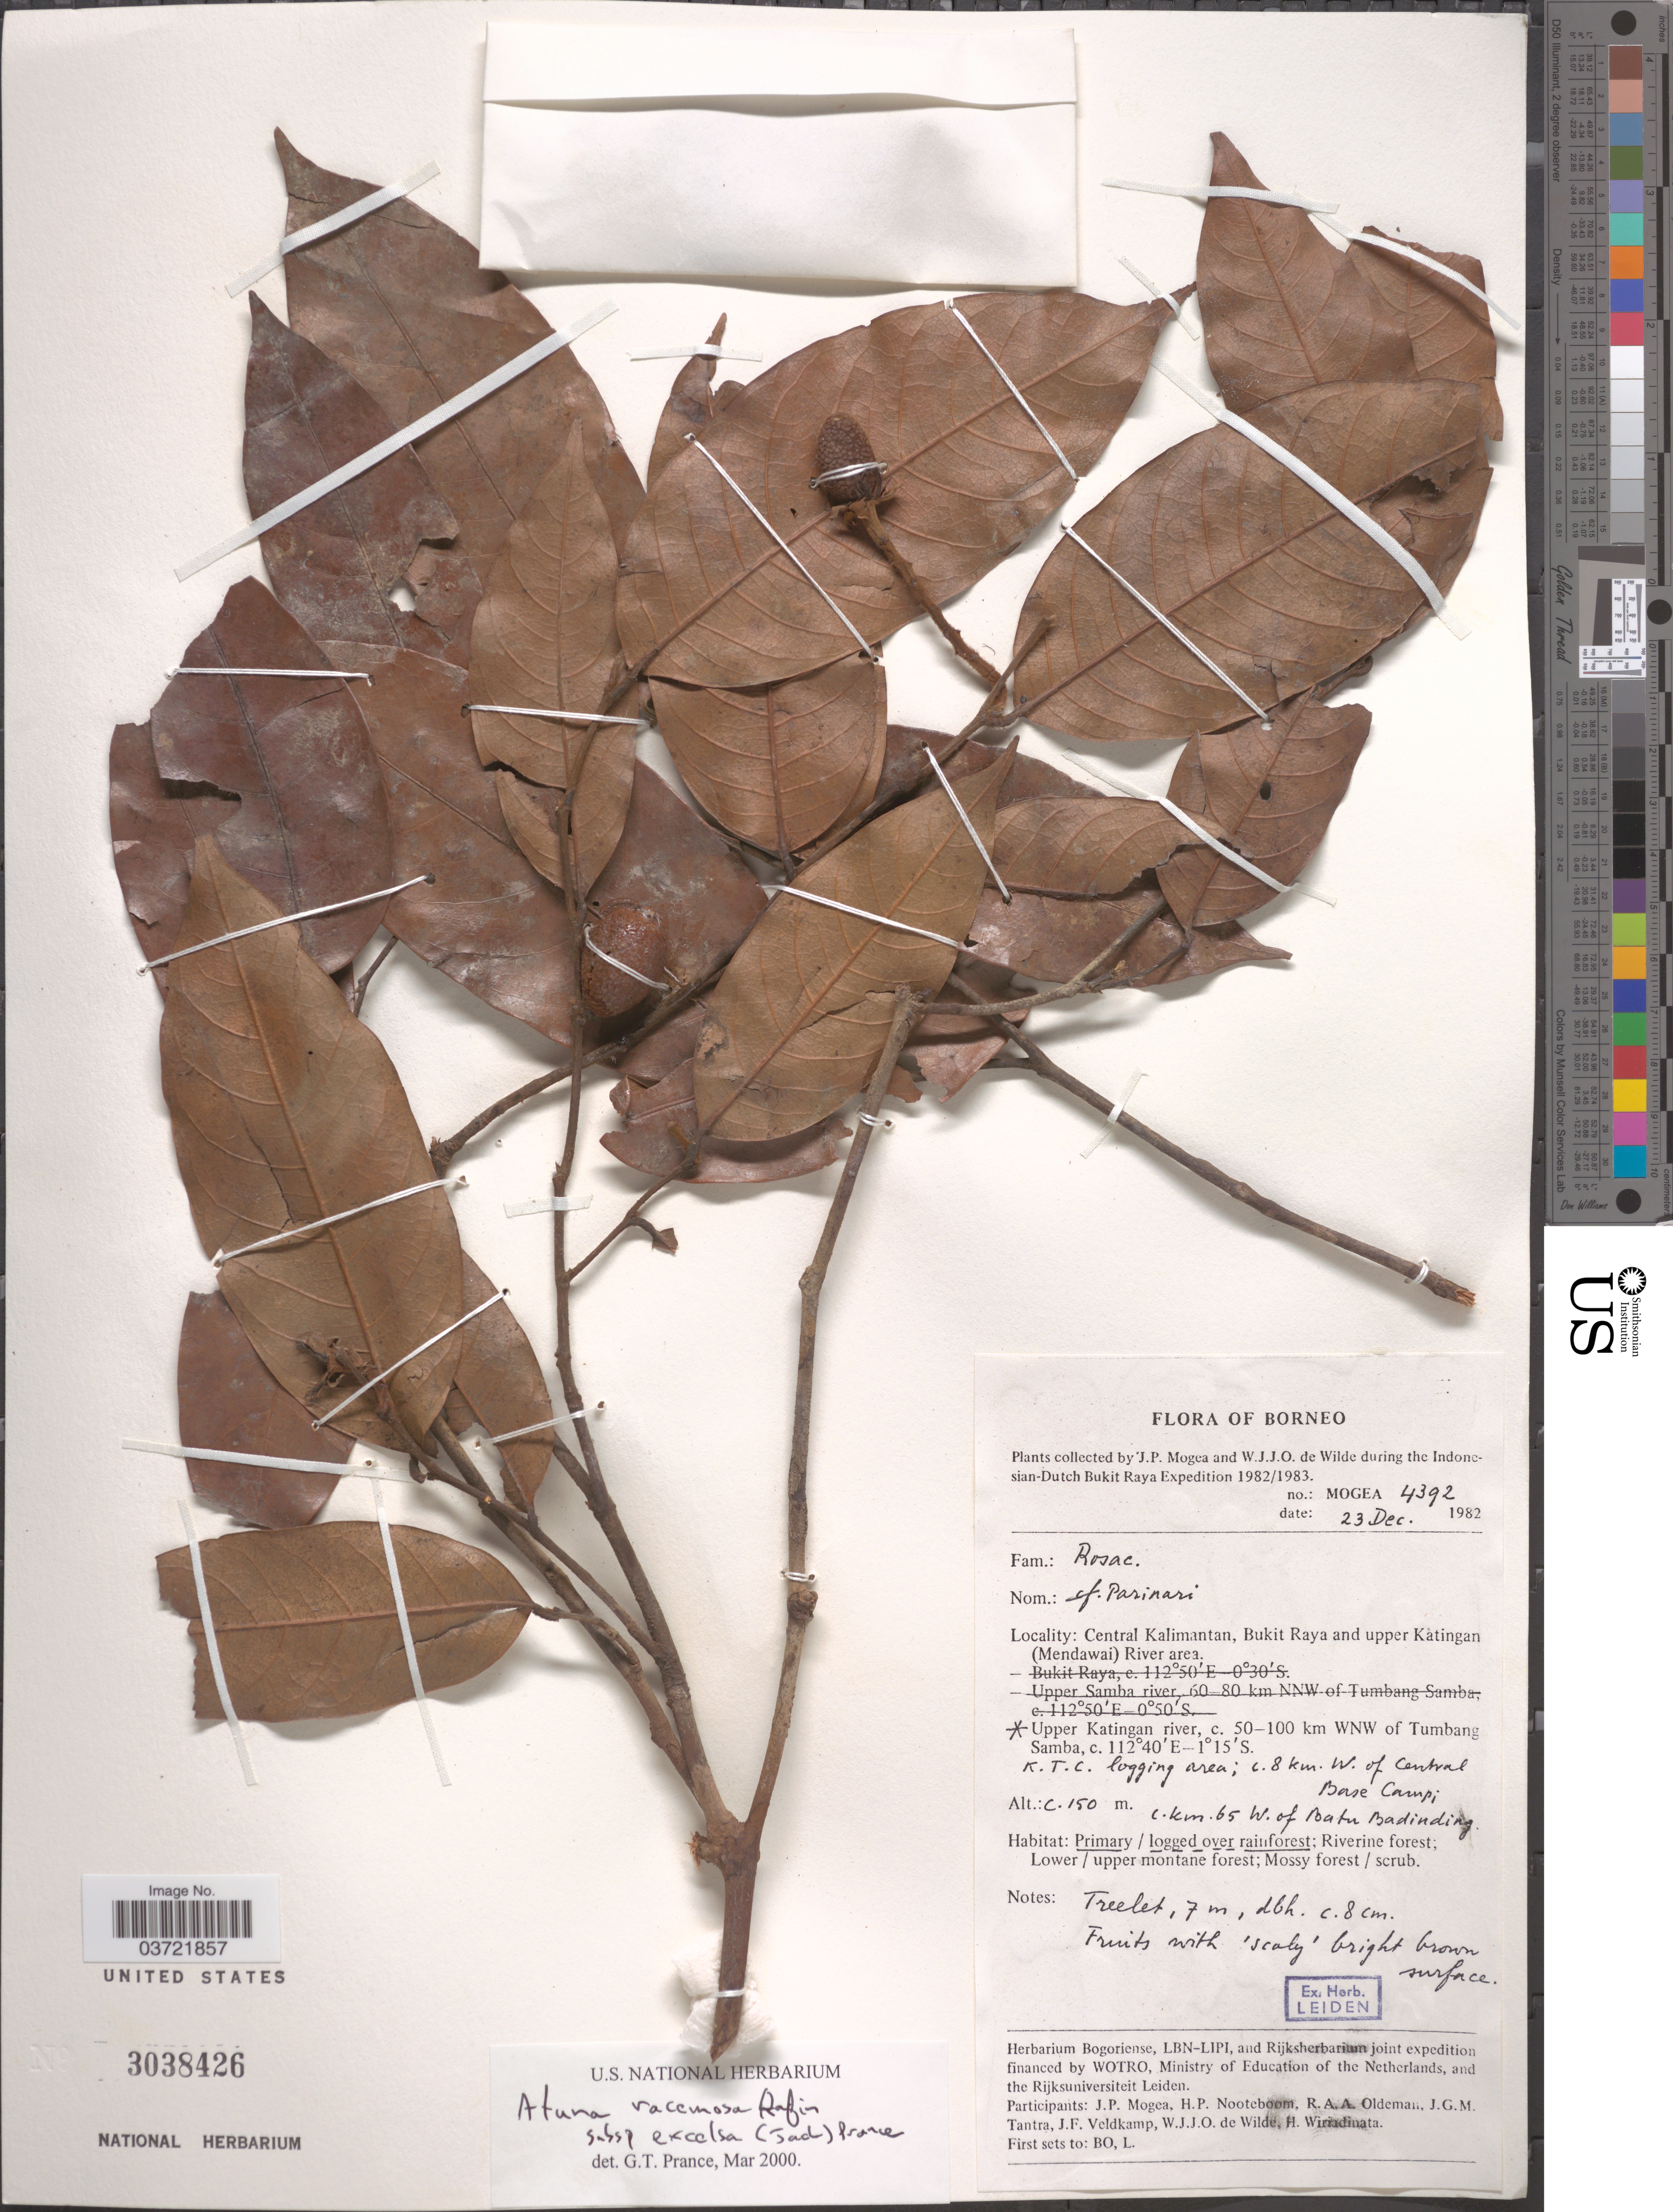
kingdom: Plantae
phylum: Tracheophyta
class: Magnoliopsida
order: Malpighiales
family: Chrysobalanaceae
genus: Atuna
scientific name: Atuna racemosa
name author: Raf.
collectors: J. Mogea & W. J. de Wilde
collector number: MOGEA 4392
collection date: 1982-12-23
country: Indonesia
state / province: Kalimantan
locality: Borneo. Central Kalimantan, Bukit Raya and upper katingan (Mendawai) River area. Upper Katingan river, c. 50-100 km WNW of Tumbang Samba. K. T. C. logging area; c. 8 km. W. of Central Base Camp; c. km. 65 W. of Batu Badinding.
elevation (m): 150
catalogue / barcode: US 3038426